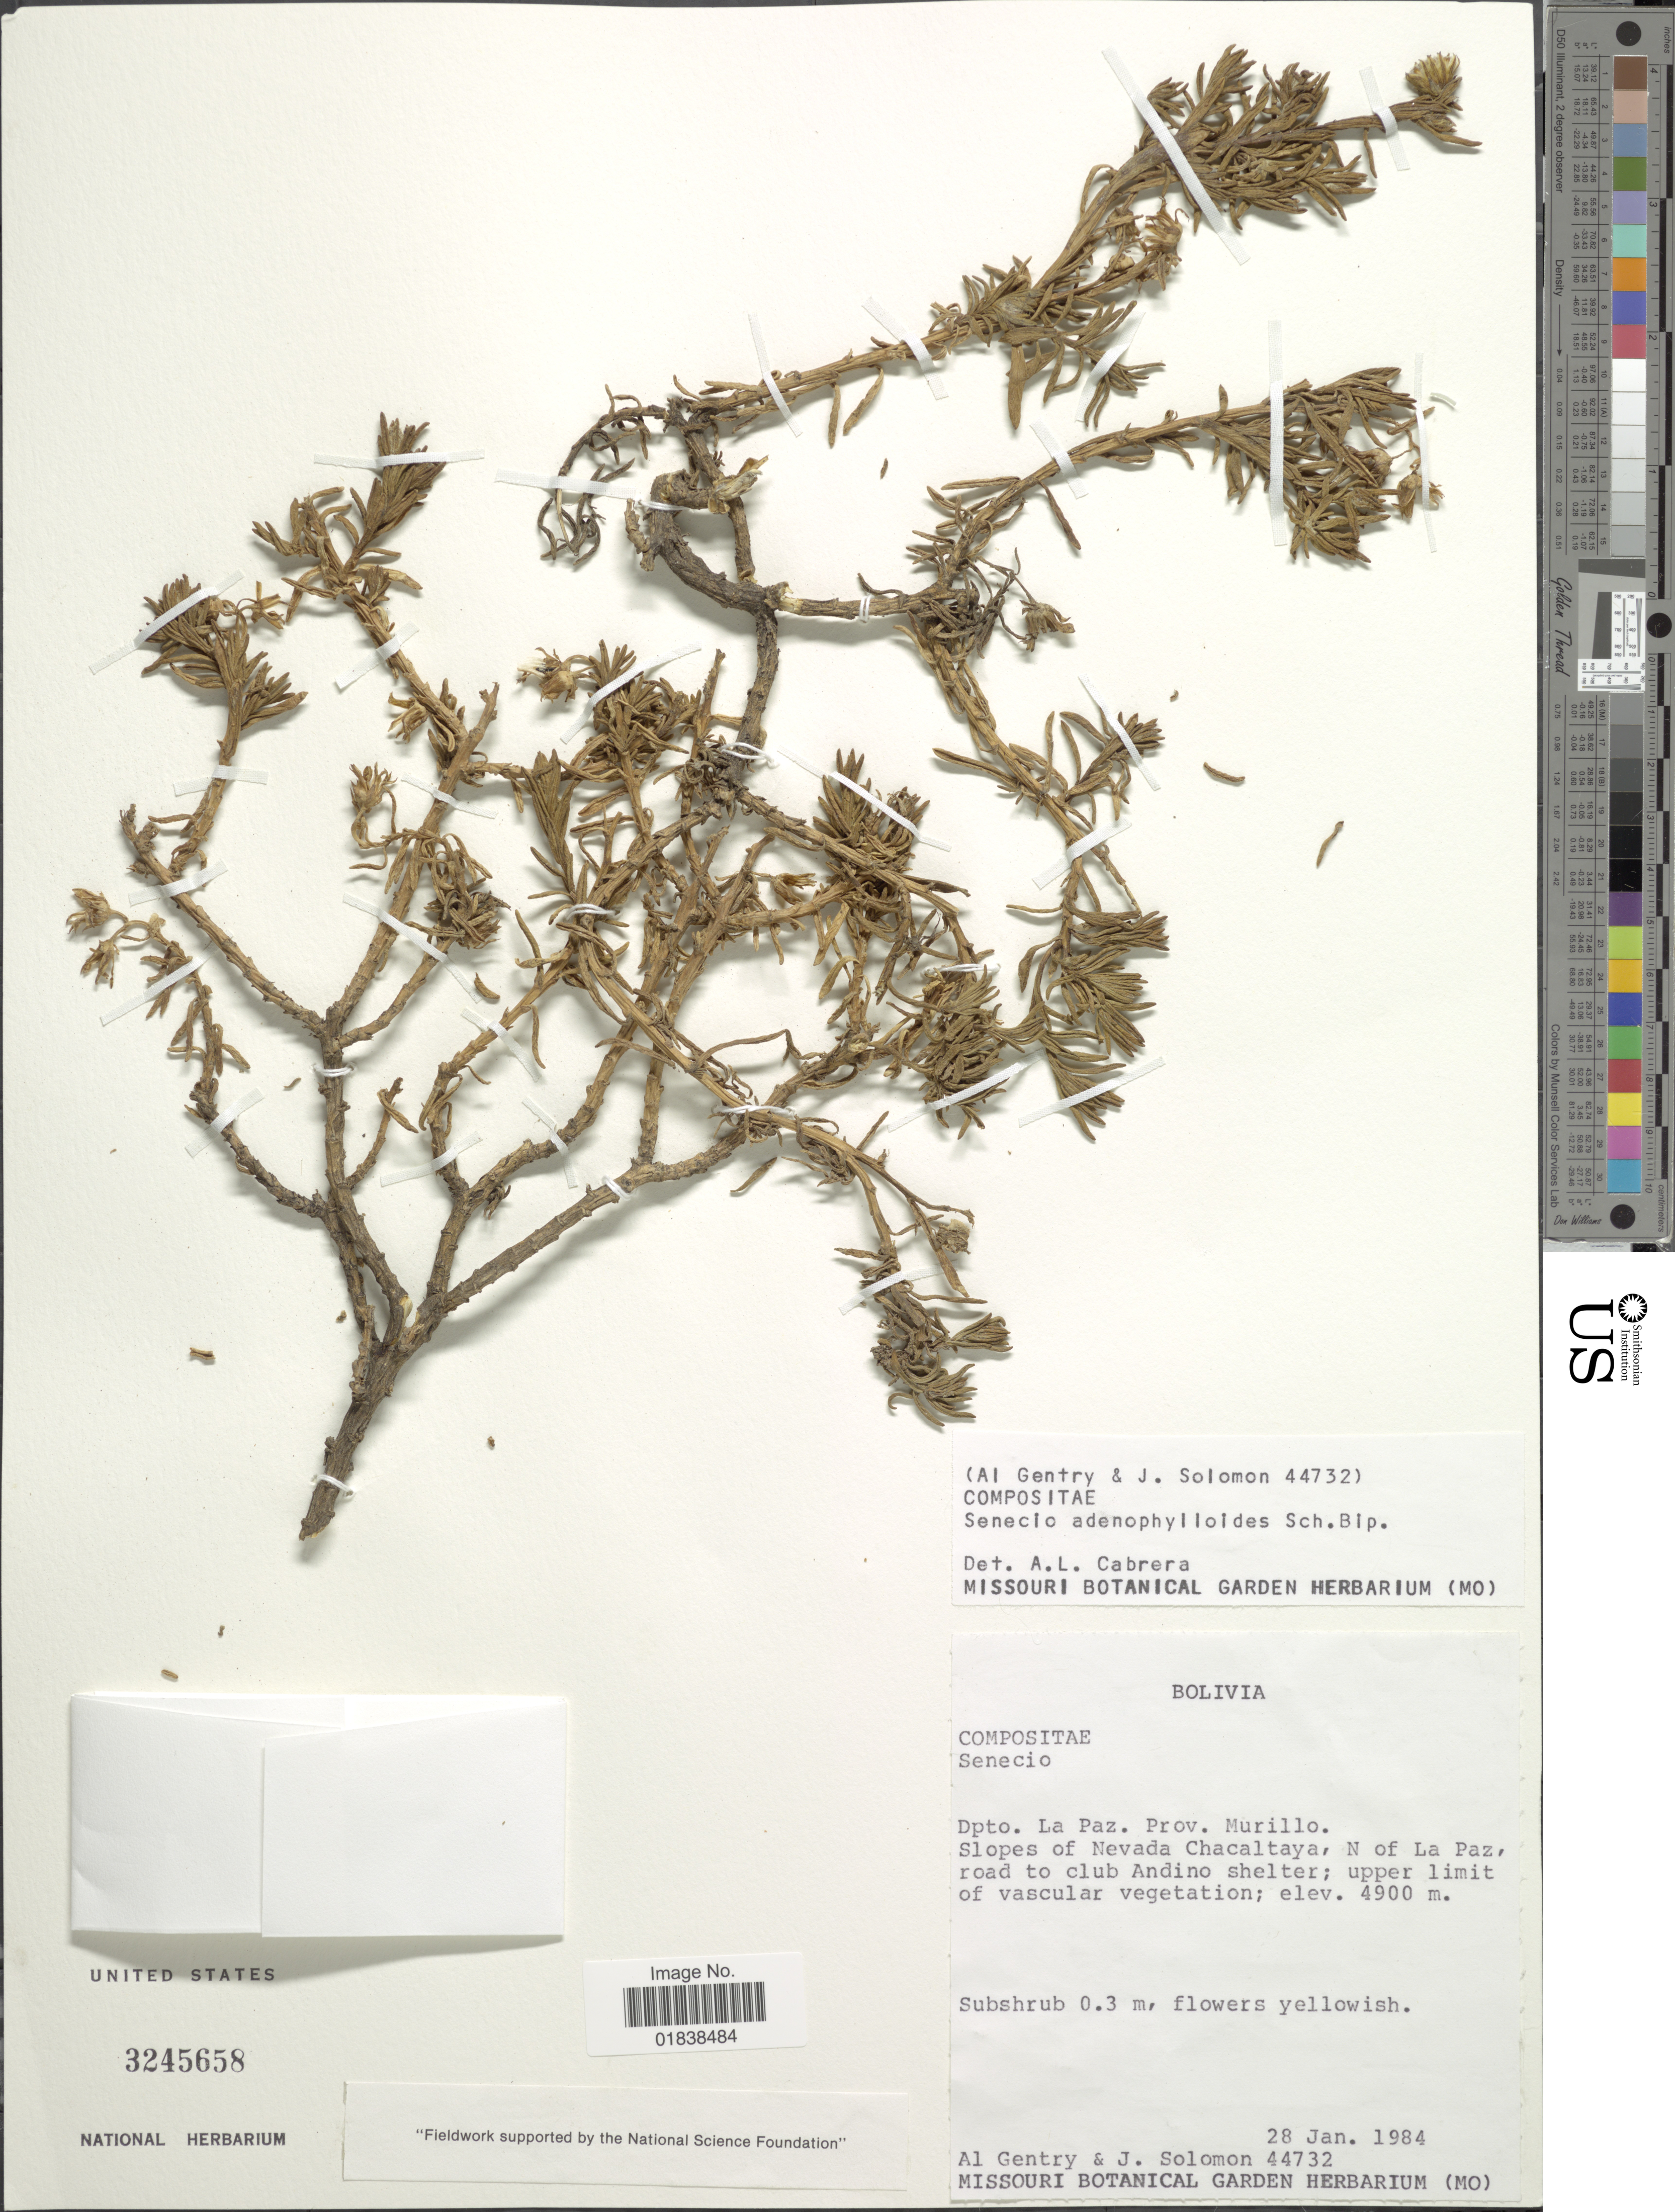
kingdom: Plantae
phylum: Tracheophyta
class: Magnoliopsida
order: Asterales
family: Asteraceae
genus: Senecio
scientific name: Senecio rufescens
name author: DC.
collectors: A. H. Gentry & J. Solomon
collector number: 44732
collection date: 1984-01-28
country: Bolivia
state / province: La Paz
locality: Prov. Murillo, slopes of Navado Chacaltaya, N of La Paz, road to club andino shelter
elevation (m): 4900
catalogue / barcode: US 3245658